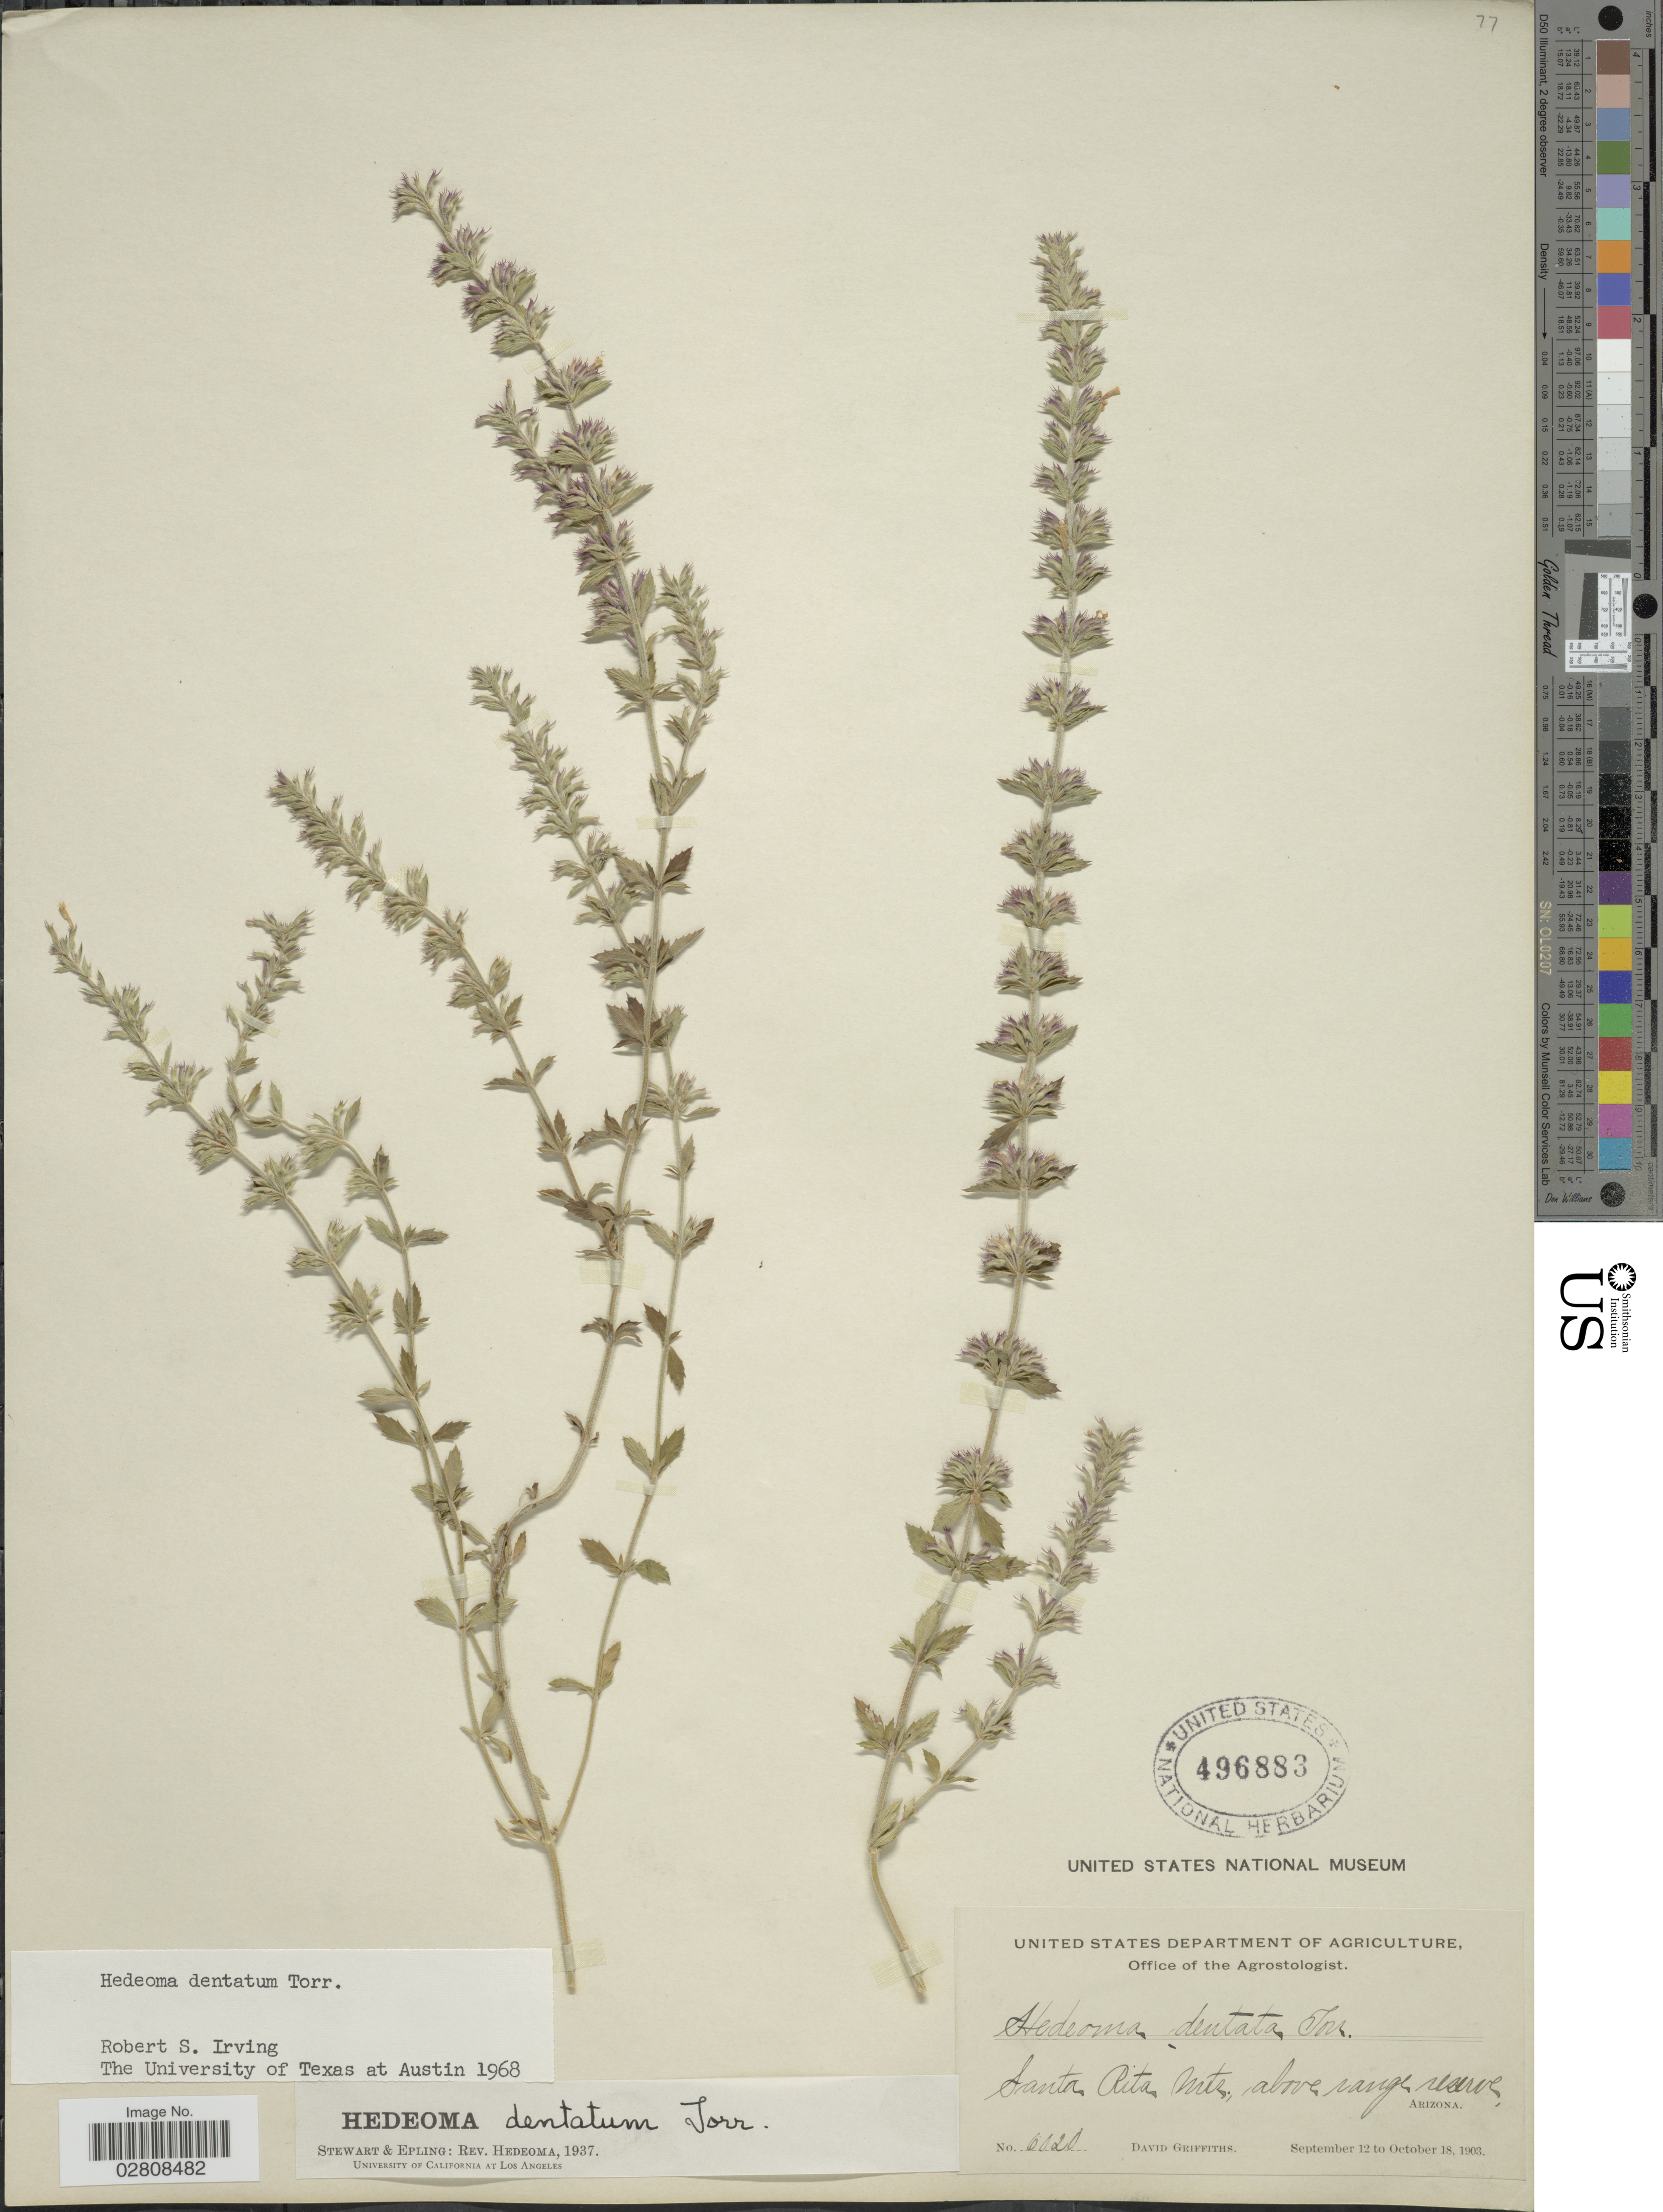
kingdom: Plantae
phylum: Tracheophyta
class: Magnoliopsida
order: Lamiales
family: Lamiaceae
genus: Hedeoma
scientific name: Hedeoma dentata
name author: Torr.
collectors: D. Griffiths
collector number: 6020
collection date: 1903-09-12/1903-10-18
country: United States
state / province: Arizona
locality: Santa Rita Mts., above range reserve.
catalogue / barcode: US 496883